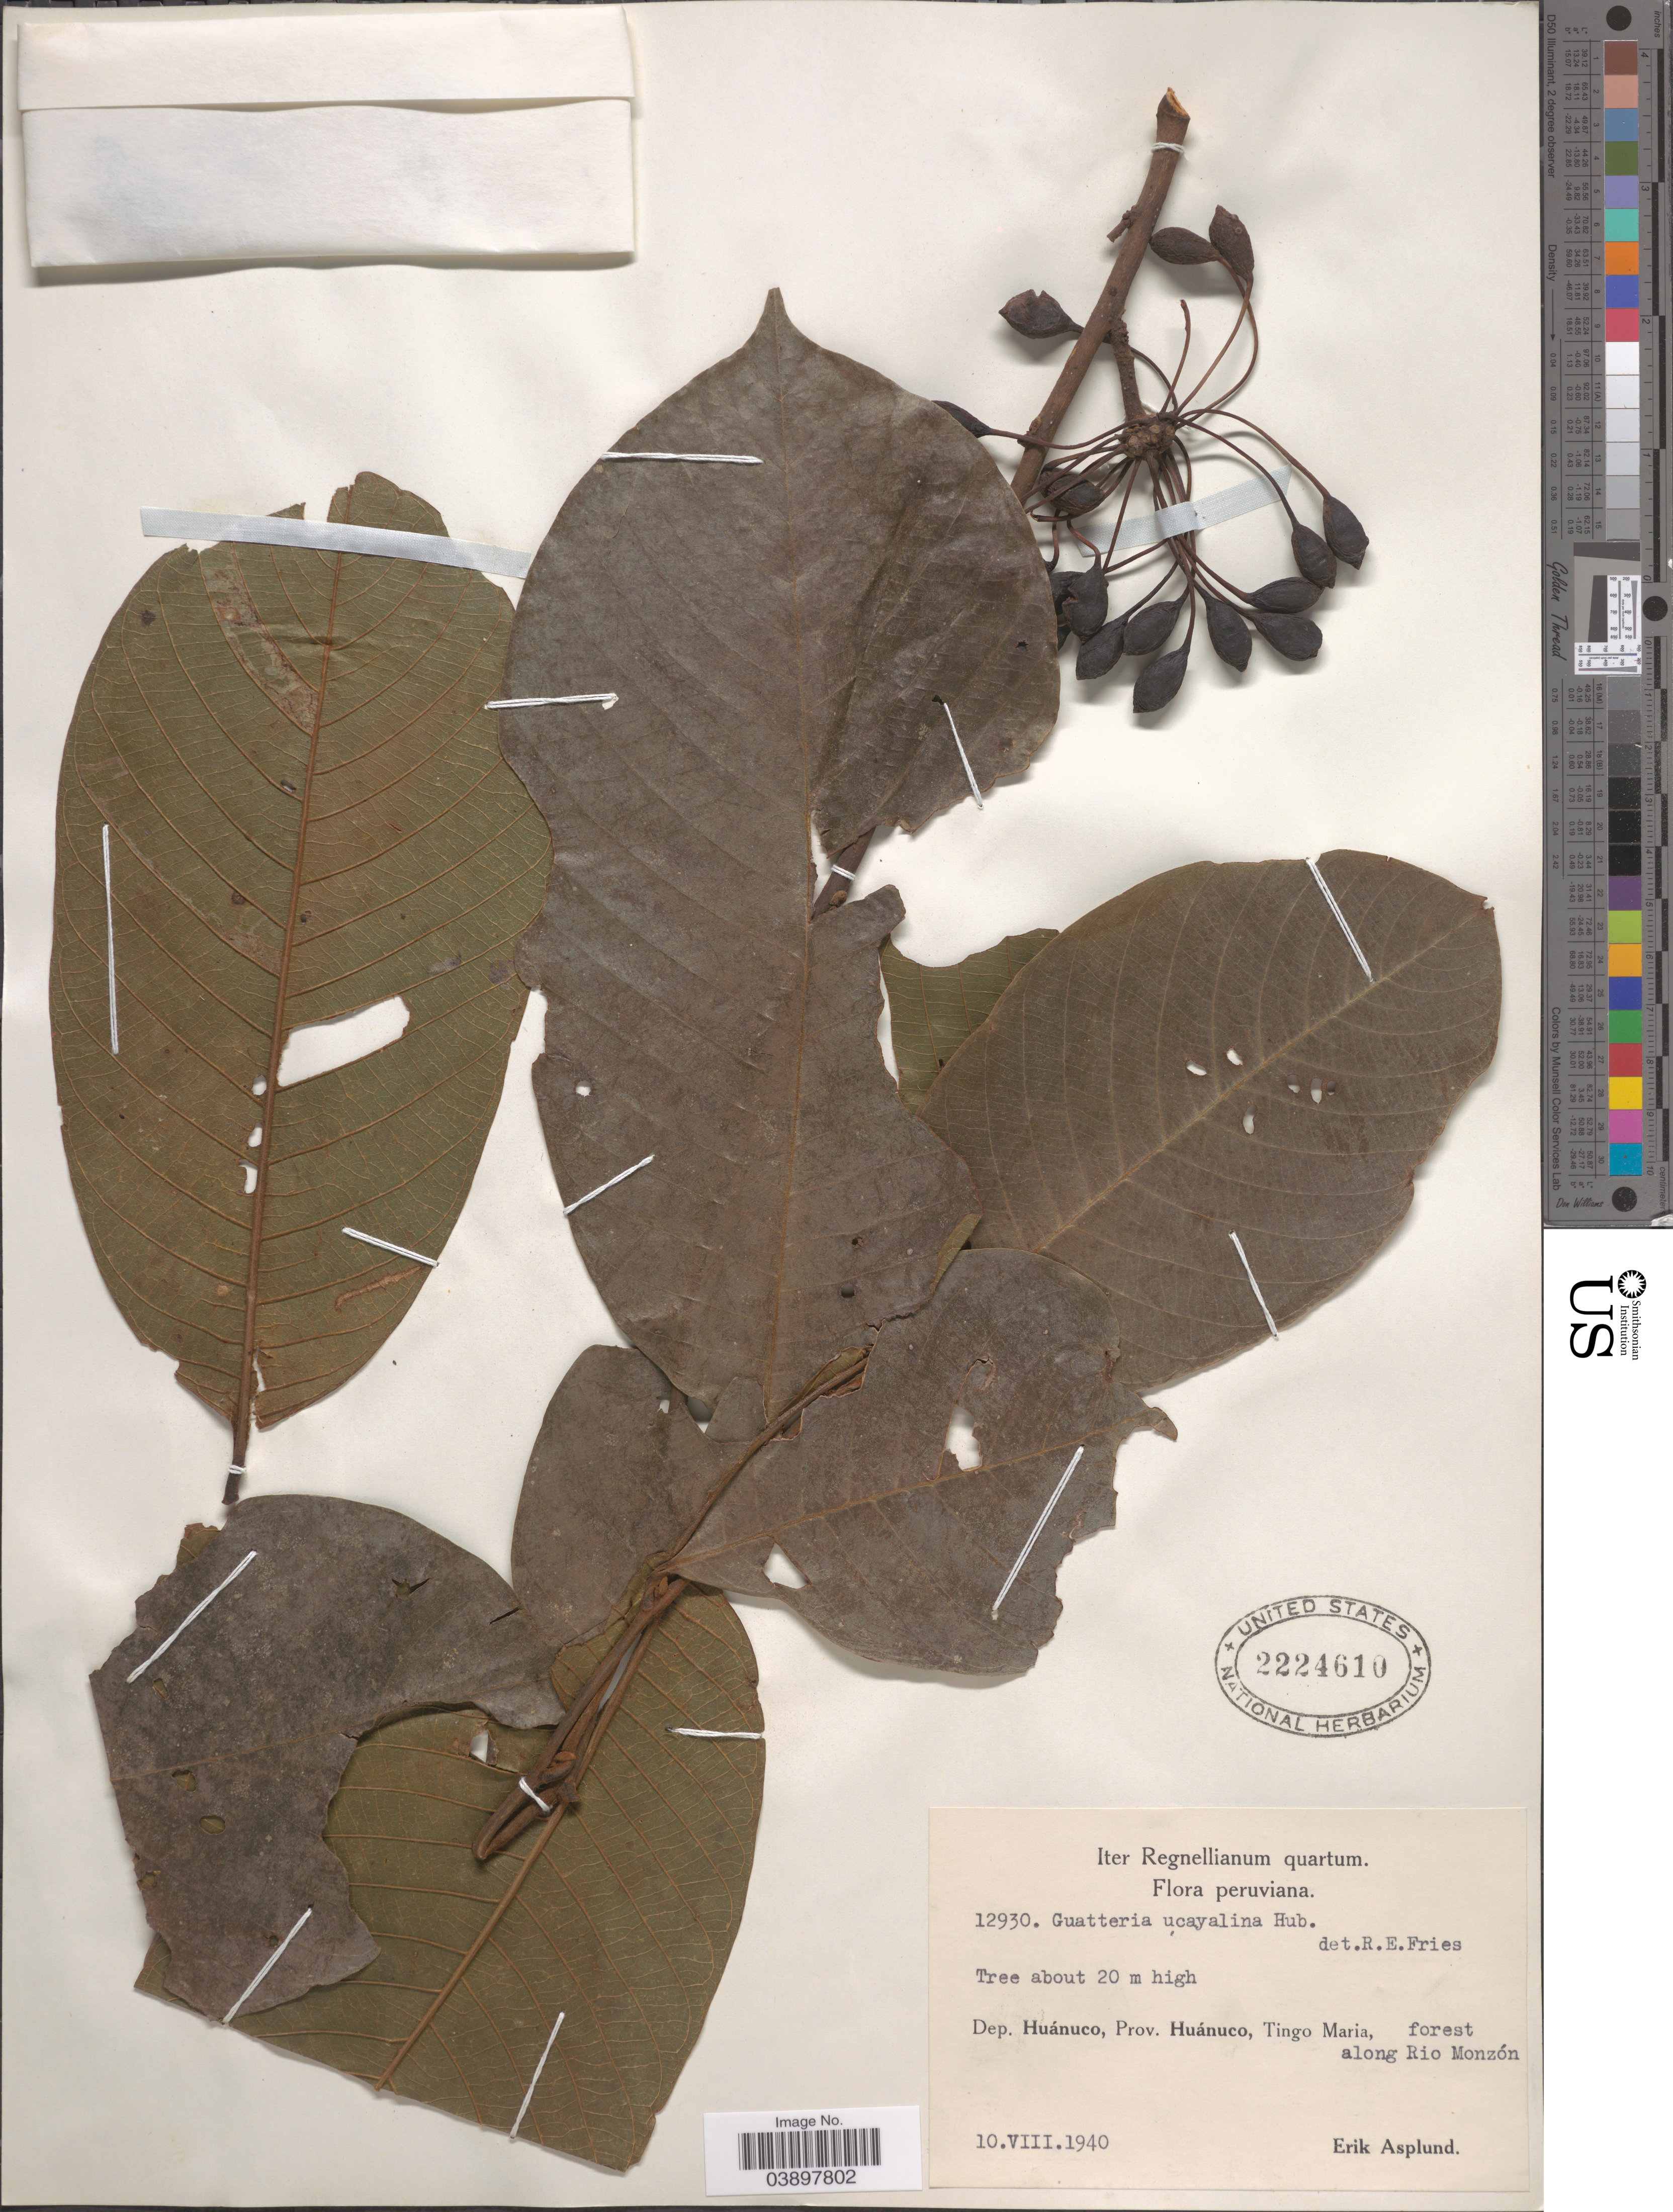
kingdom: Plantae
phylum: Tracheophyta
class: Magnoliopsida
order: Magnoliales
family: Annonaceae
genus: Guatteria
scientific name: Guatteria ucayalina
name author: Huber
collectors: E. Asplund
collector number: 12930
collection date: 1940-08-10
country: Peru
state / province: Huánuco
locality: Dep. Huánuco, Tingo Maria. Along Rio Monzón.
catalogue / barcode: US 2224610